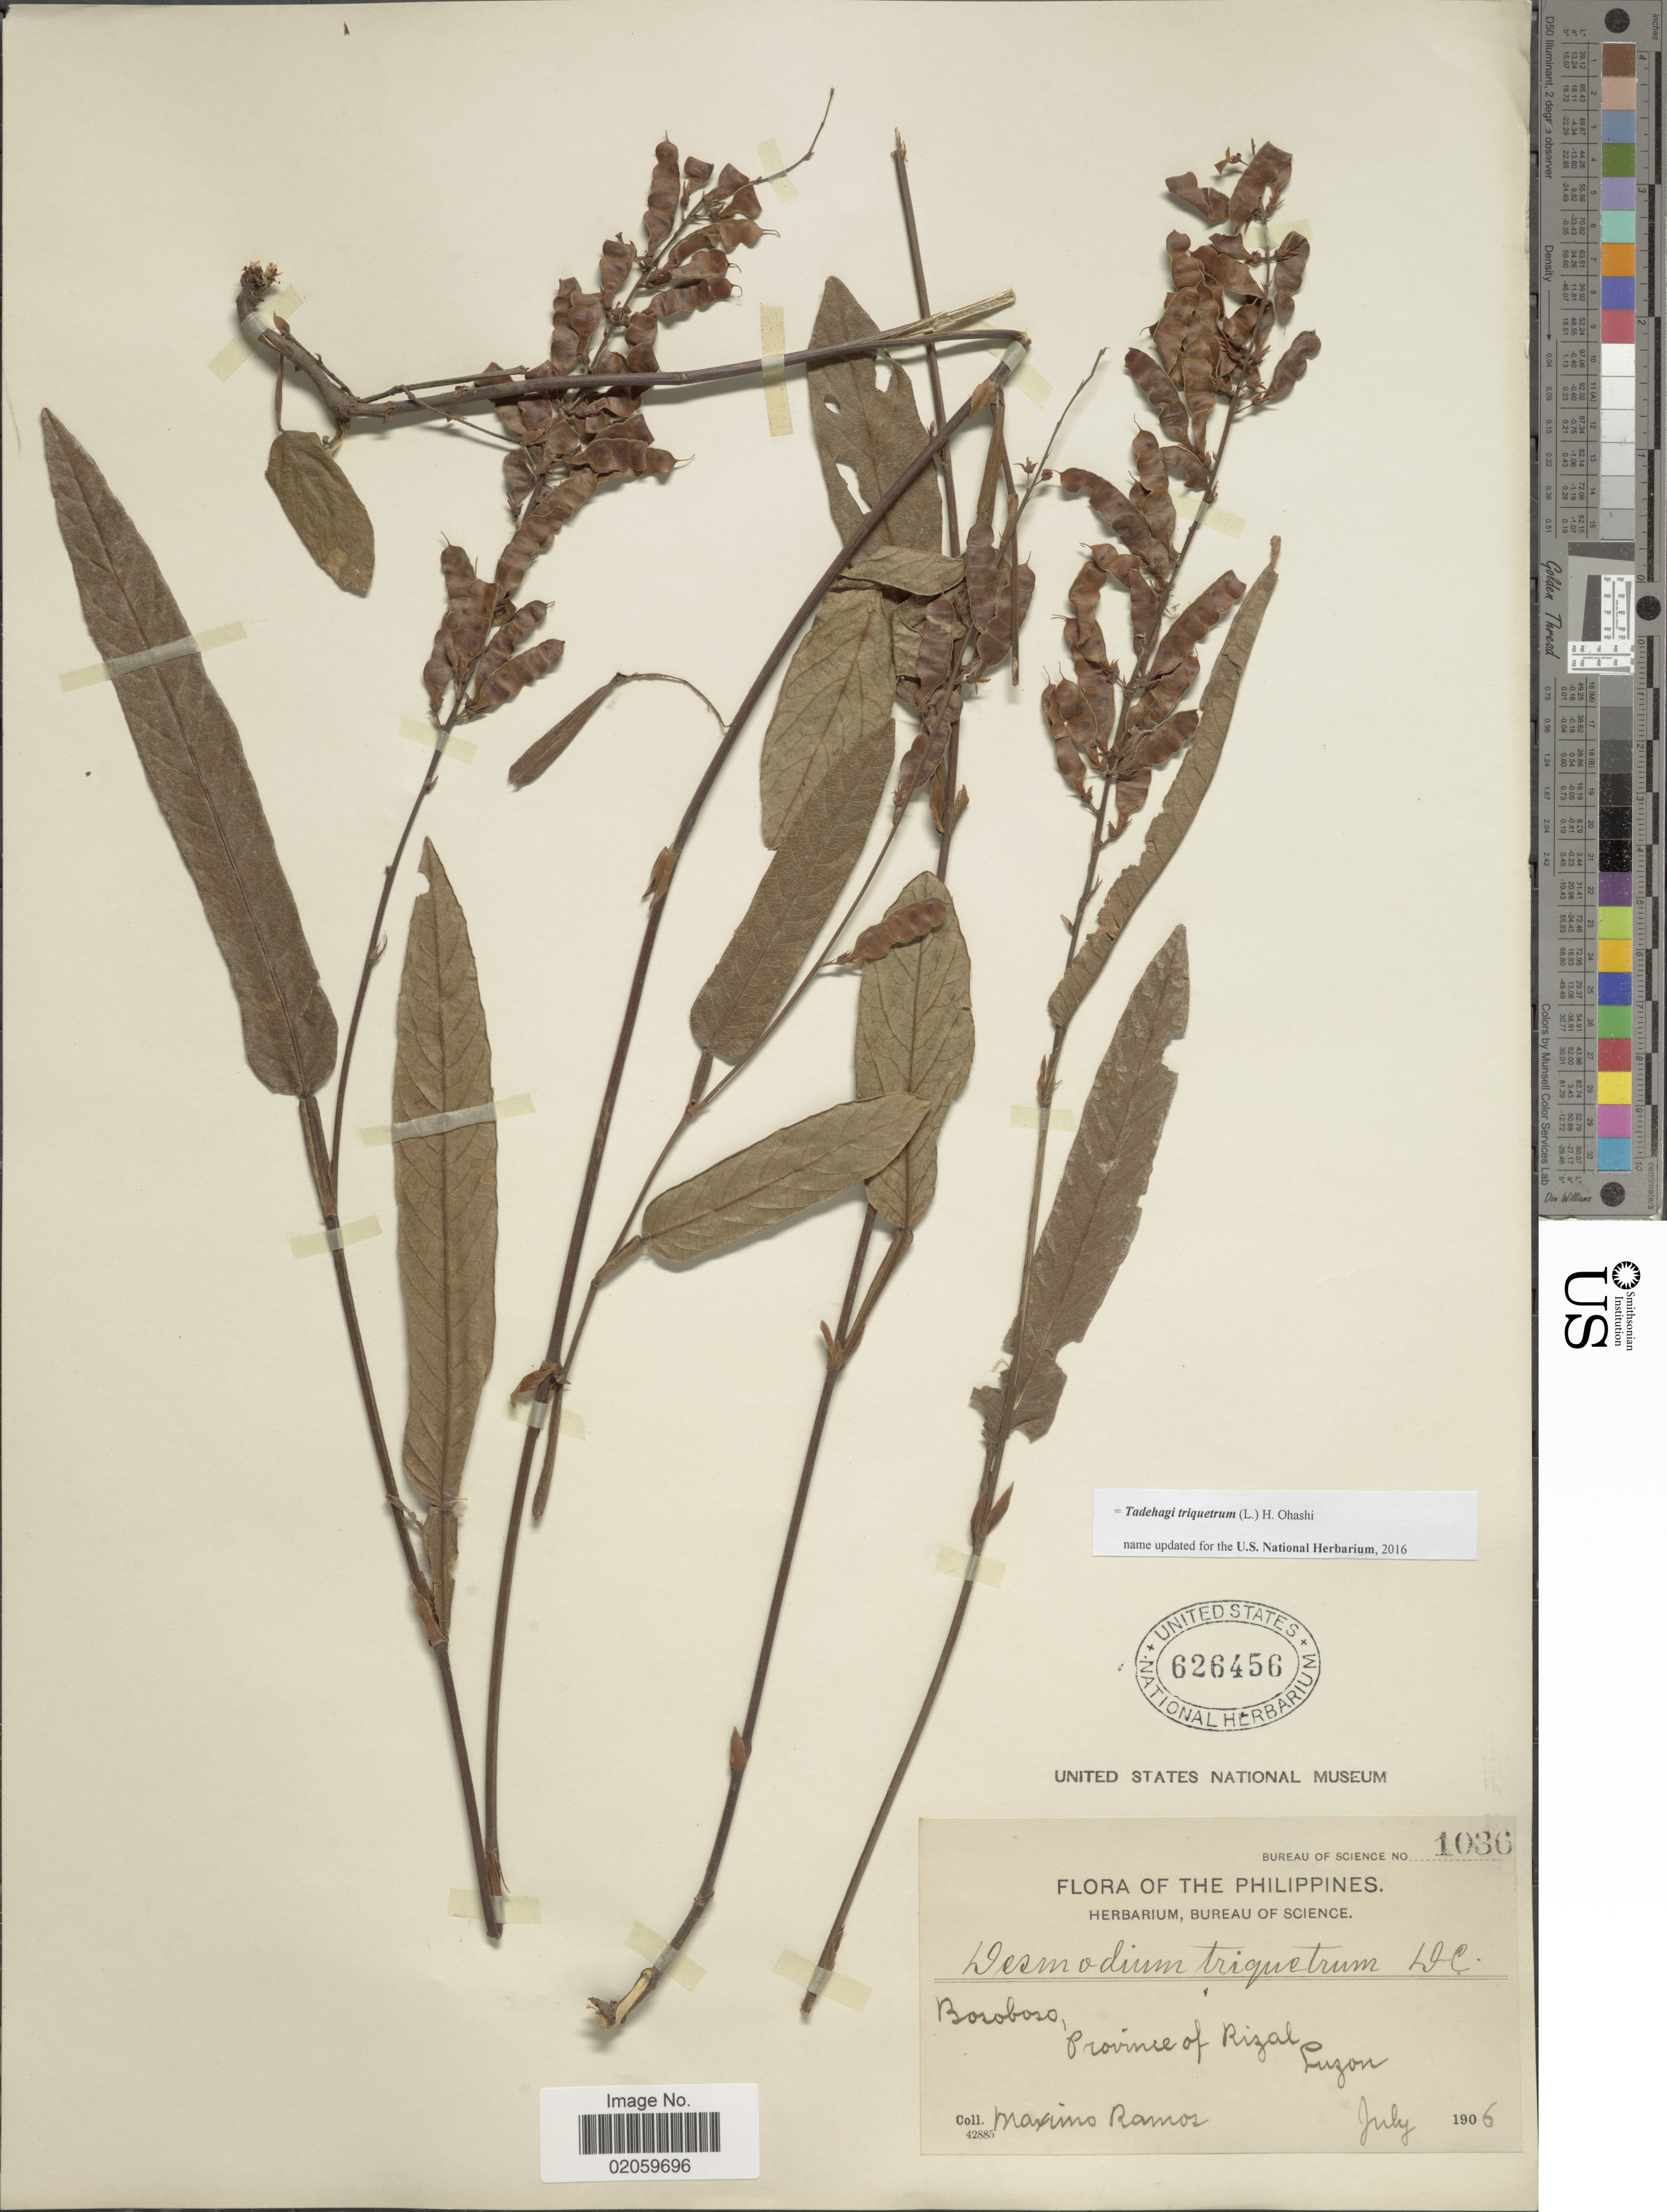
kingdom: Plantae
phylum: Tracheophyta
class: Magnoliopsida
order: Fabales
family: Fabaceae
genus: Tadehagi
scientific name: Tadehagi triquetrum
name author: (L.) H. Ohashi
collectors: M. Ramos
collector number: Bureau of Science 1036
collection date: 1906-07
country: Philippines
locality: Boroboso, Province of Rizal Luzon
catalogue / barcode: US 626456